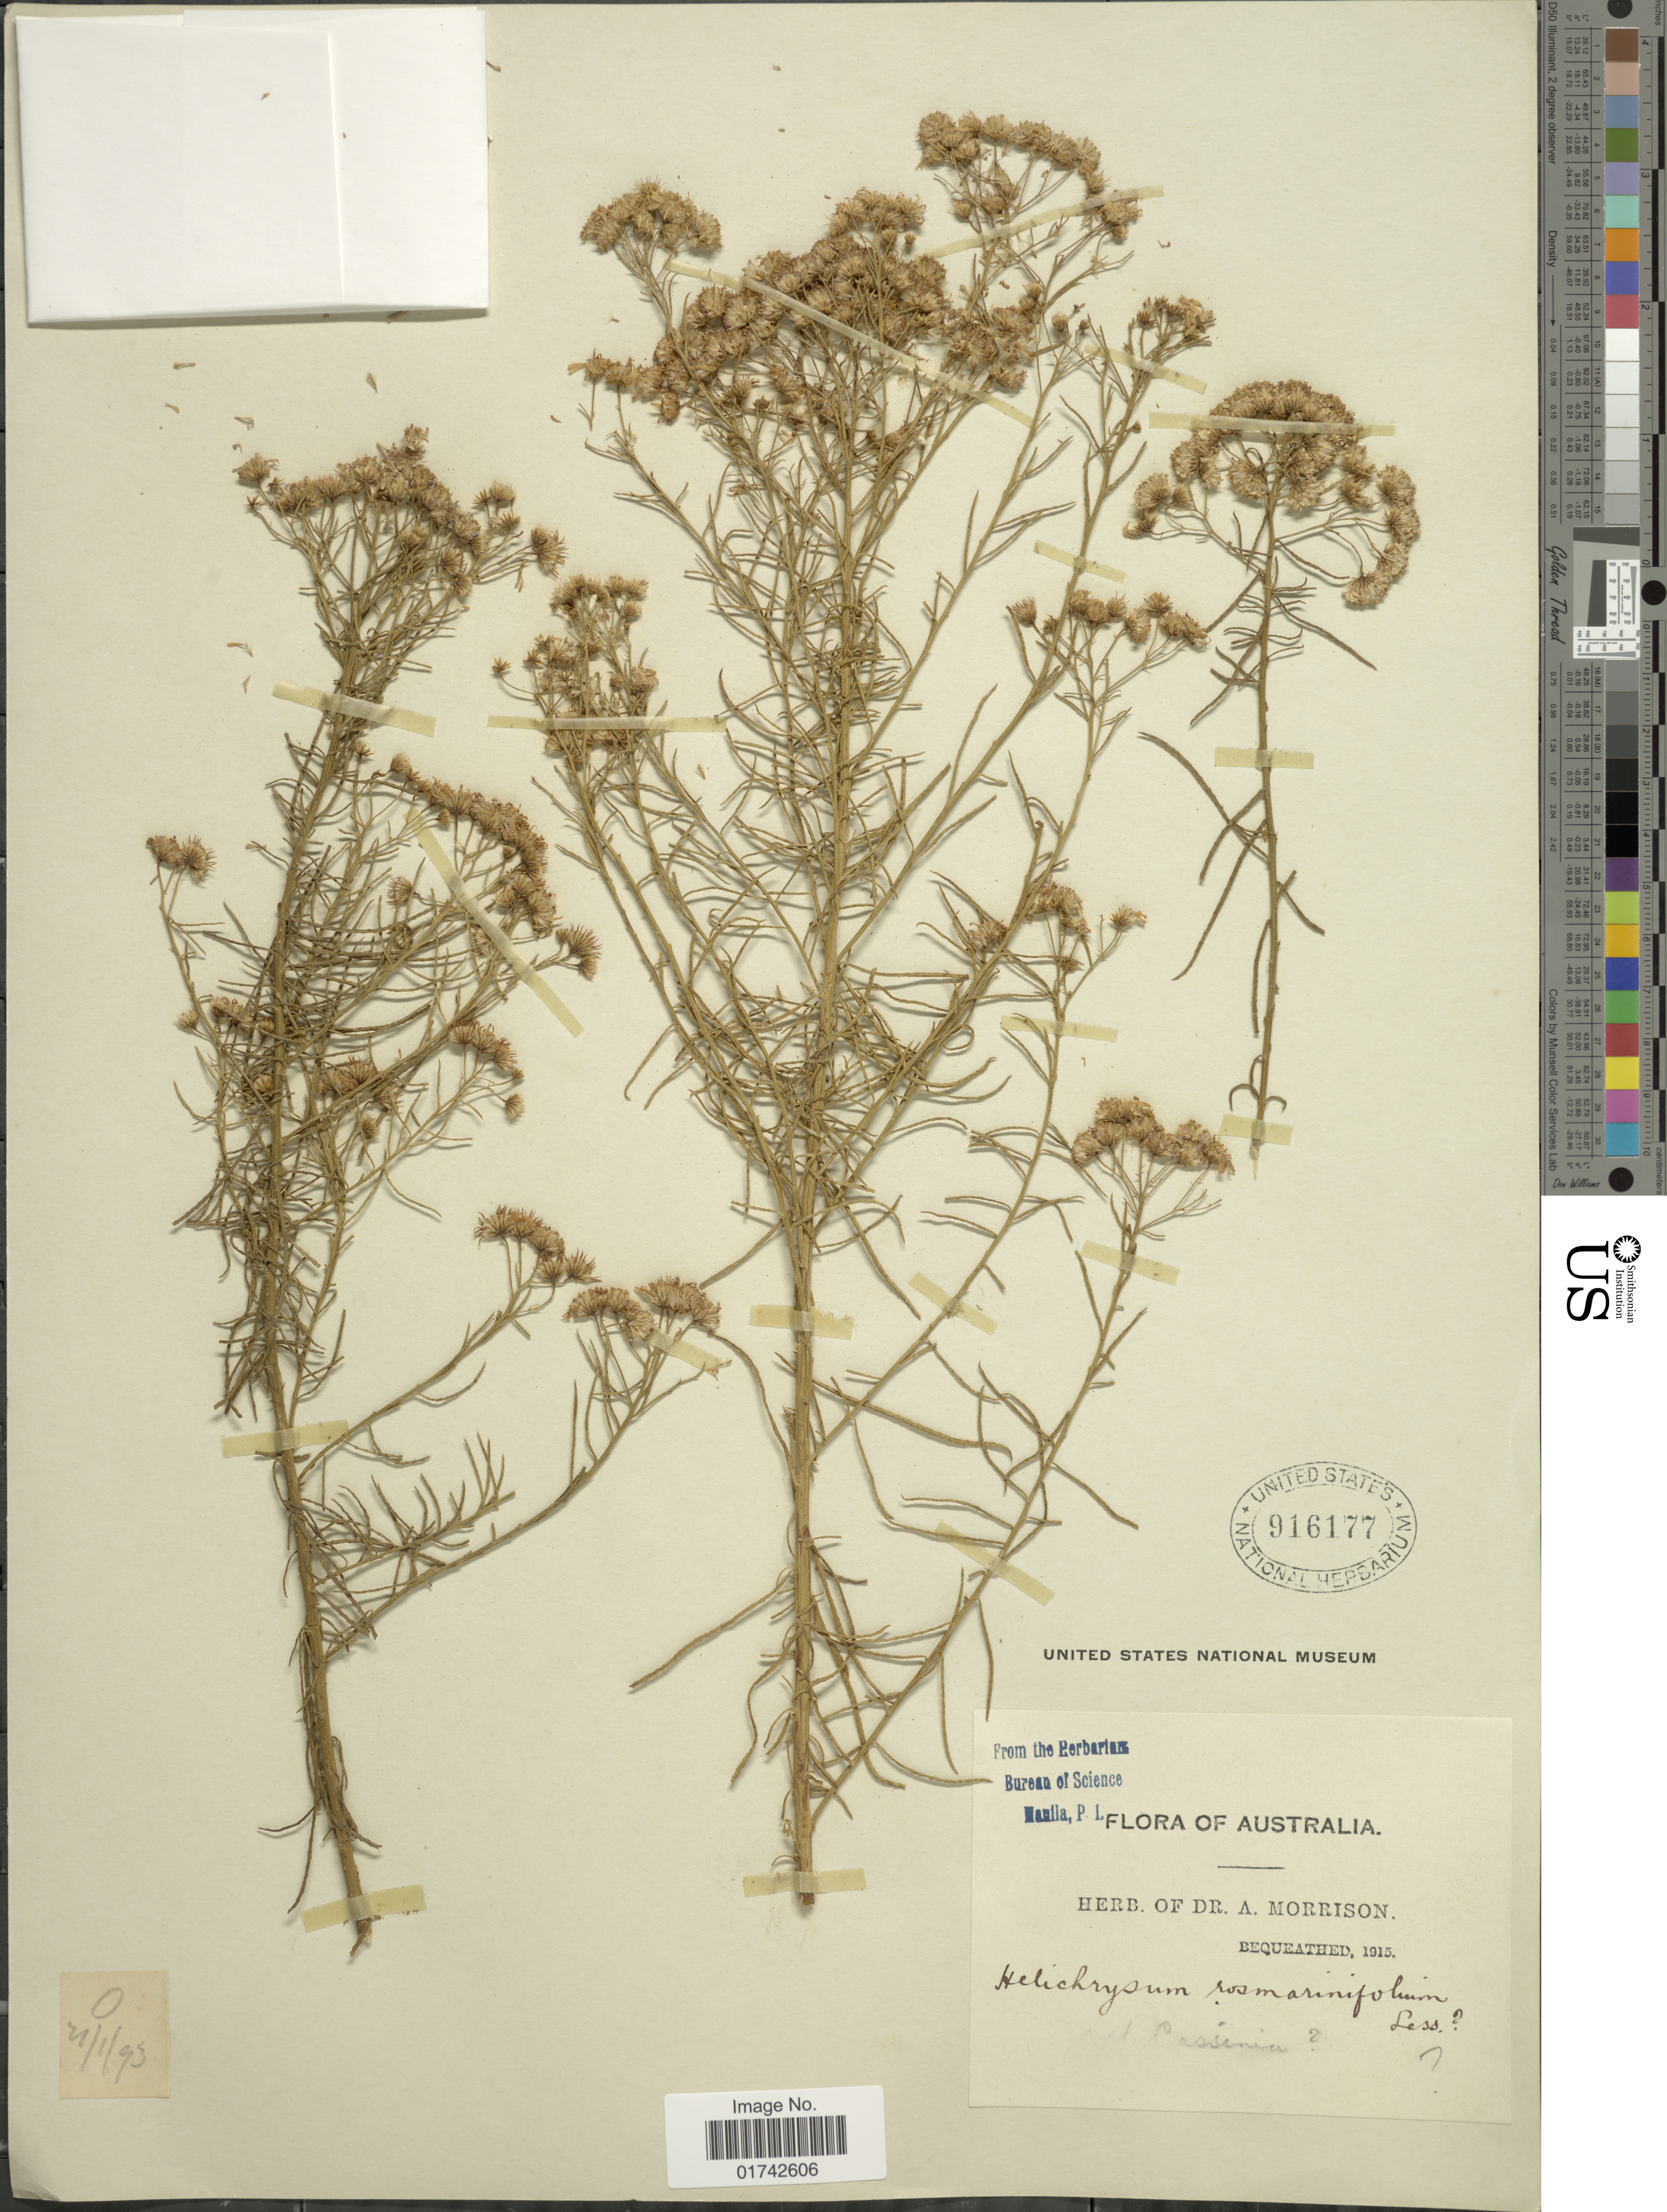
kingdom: Plantae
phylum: Tracheophyta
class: Magnoliopsida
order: Asterales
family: Asteraceae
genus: Helichrysum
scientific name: Helichrysum romarinifolium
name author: (Labill.) Less.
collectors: ex herb. Dr. A. Morrison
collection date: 1915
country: Australia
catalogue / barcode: US 916177